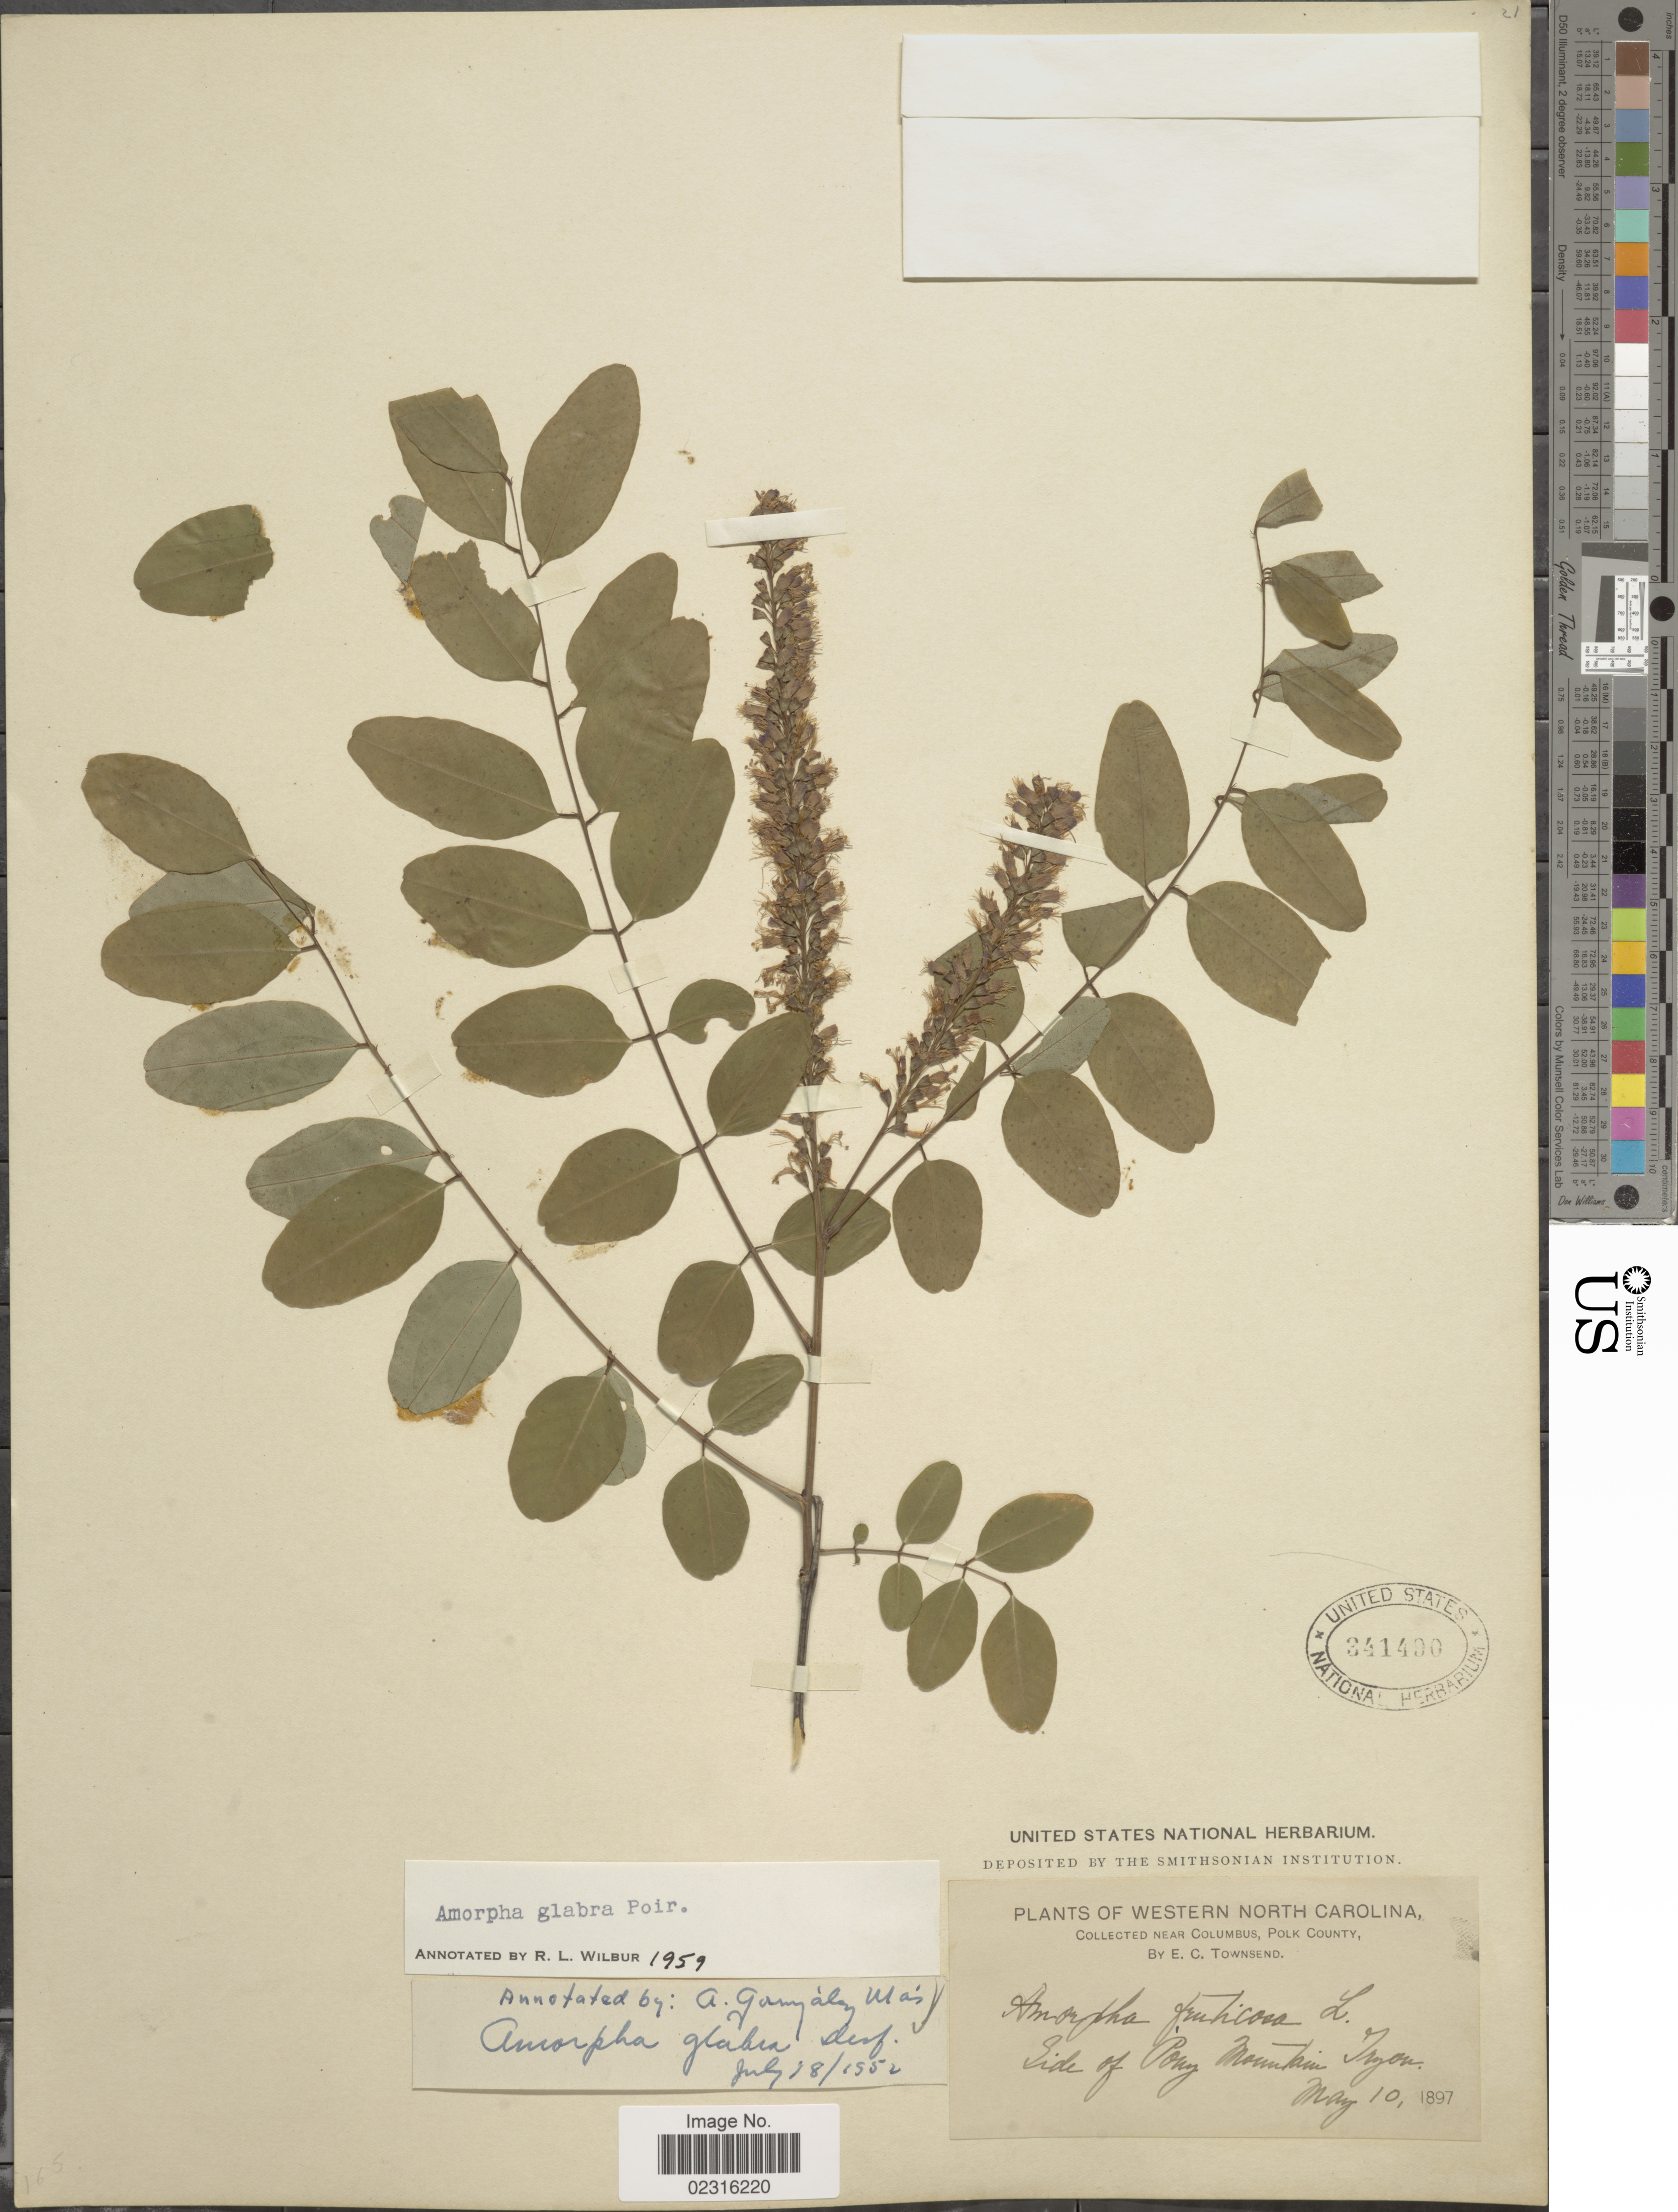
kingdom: Plantae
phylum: Tracheophyta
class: Magnoliopsida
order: Fabales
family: Fabaceae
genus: Amorpha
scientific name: Amorpha glabra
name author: (Pers.) Poir.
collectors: E. C. Townsend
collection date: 1897-05-10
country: United States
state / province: North Carolina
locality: Western North Carolina, near Columbus, Polk County, side of Pony Mountain Tryon.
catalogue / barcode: US 341490